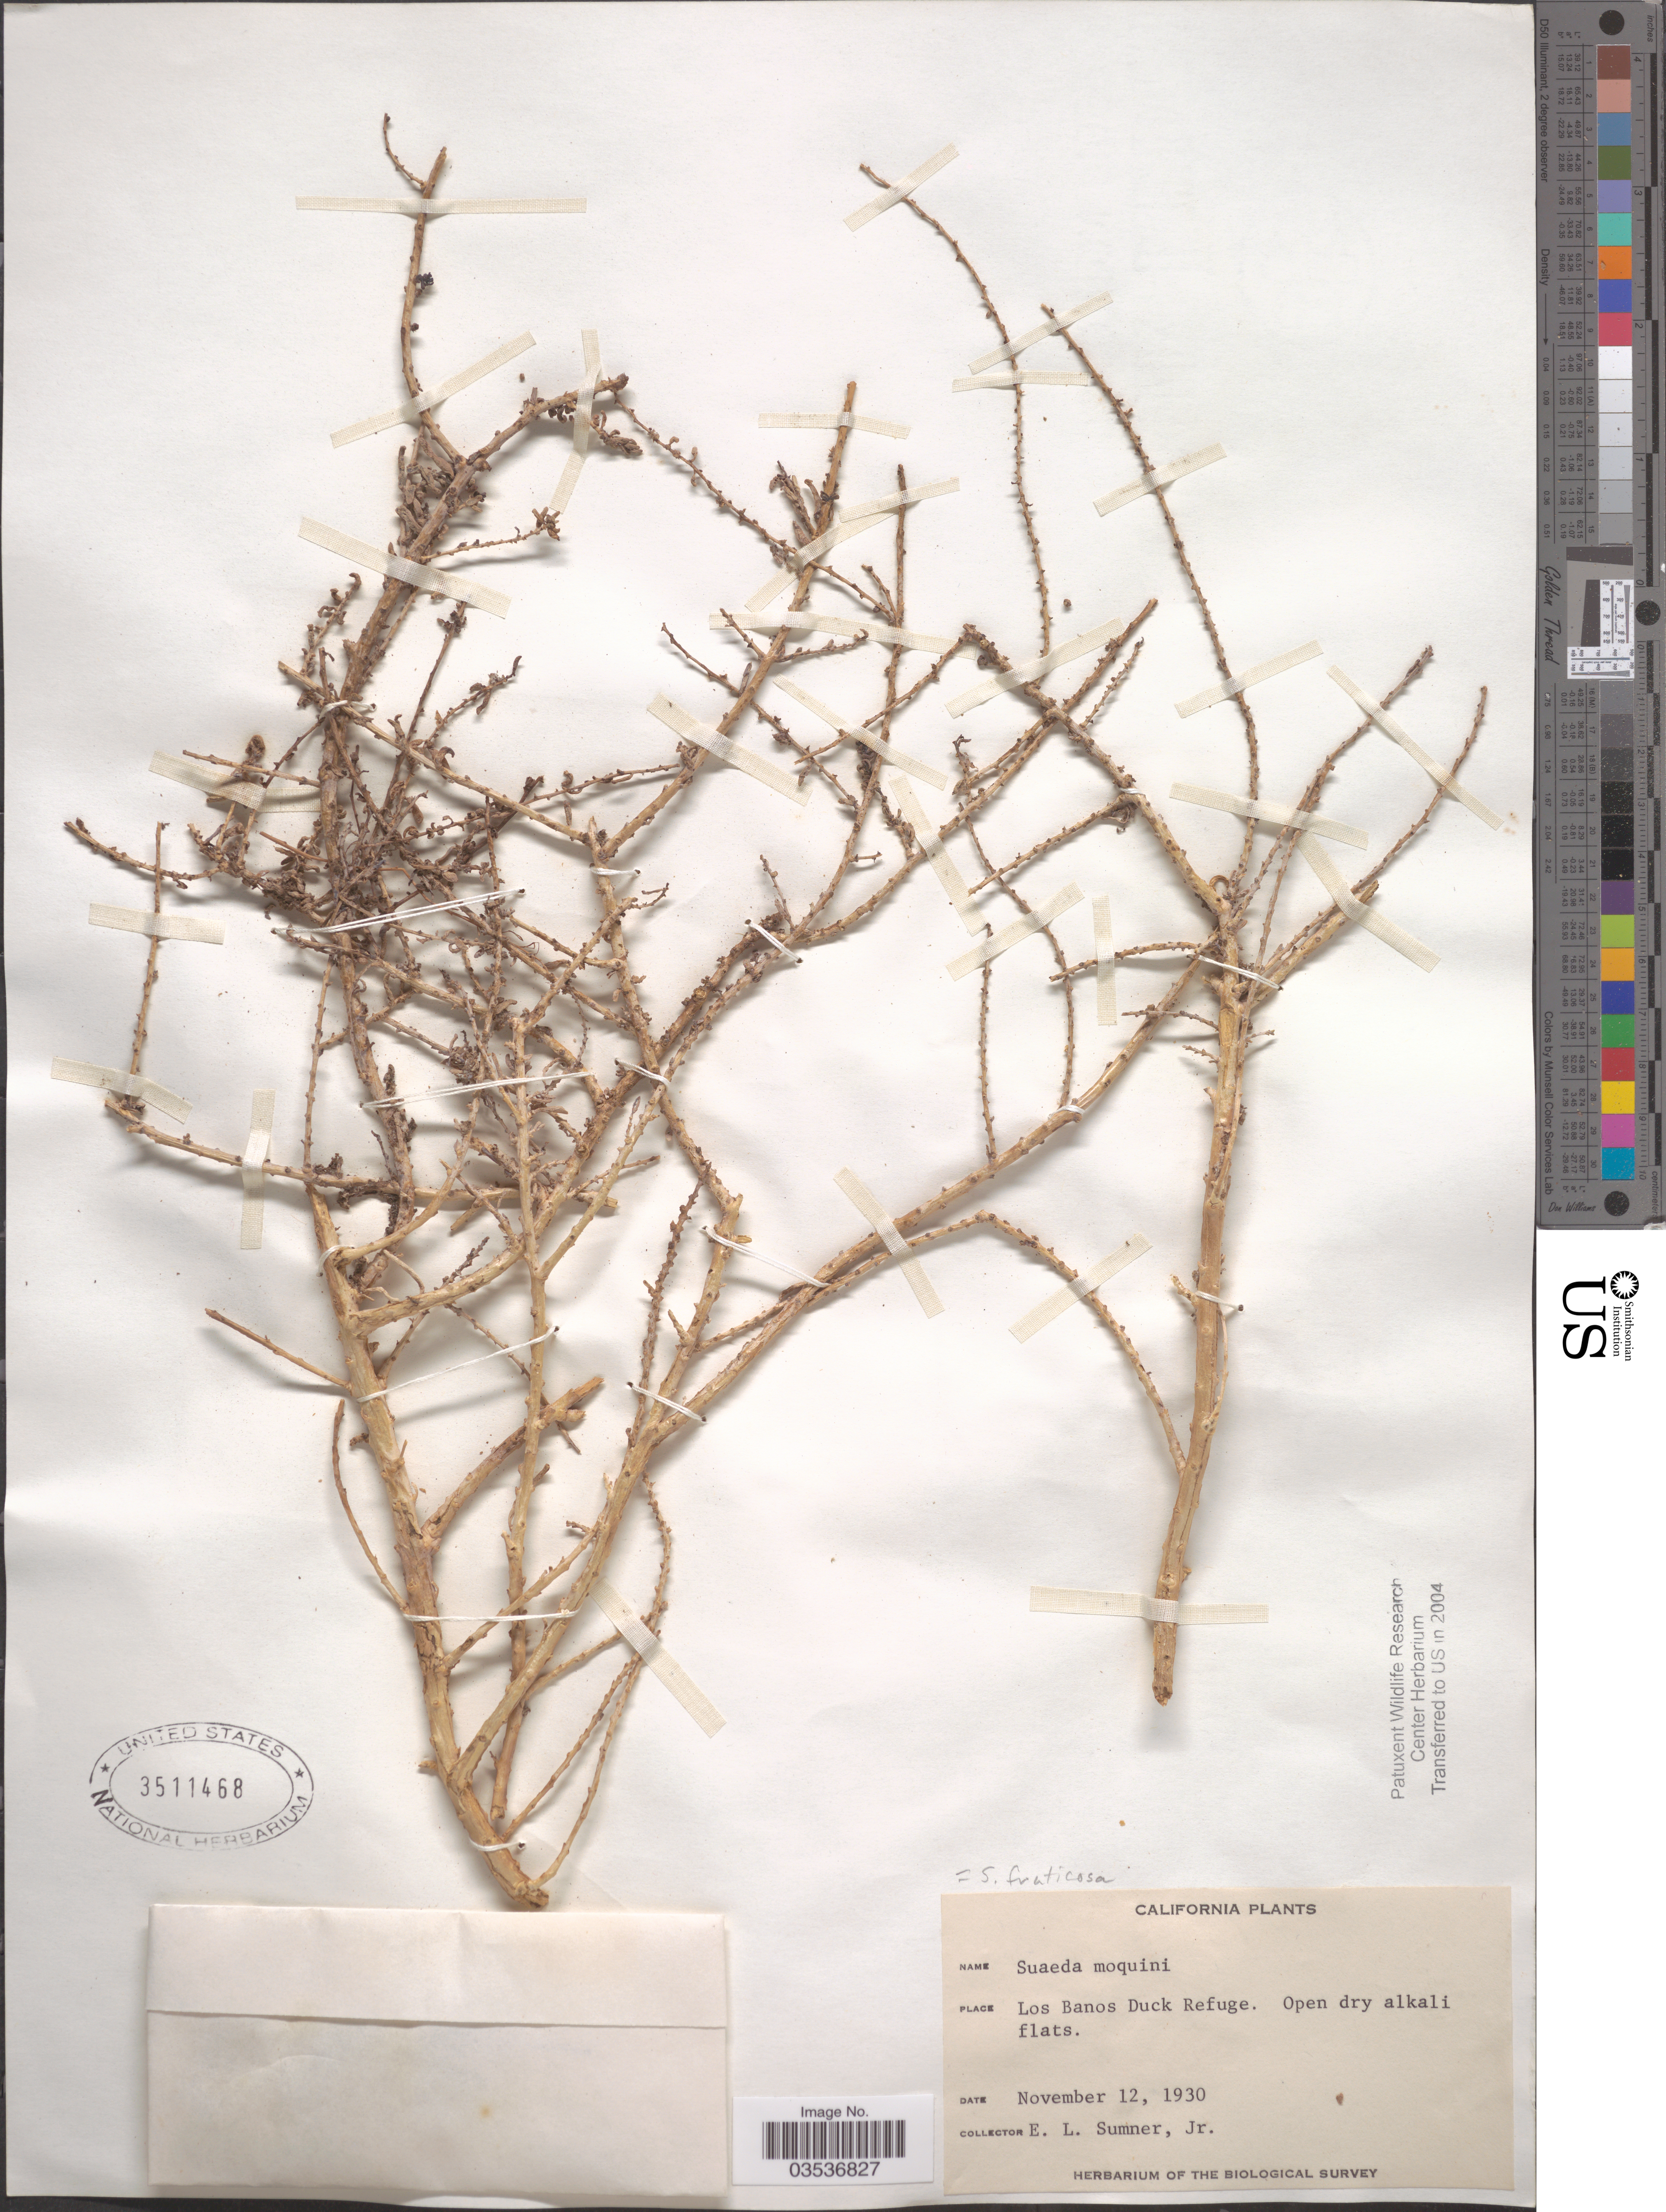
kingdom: Plantae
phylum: Tracheophyta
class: Magnoliopsida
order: Caryophyllales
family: Amaranthaceae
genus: Suaeda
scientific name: Suaeda nigra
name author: (Raf.) J.F. Macbr.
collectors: E. Sumner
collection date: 1930-11-12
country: United States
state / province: California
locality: Los Banos Duck Refuge.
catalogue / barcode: US 3511468